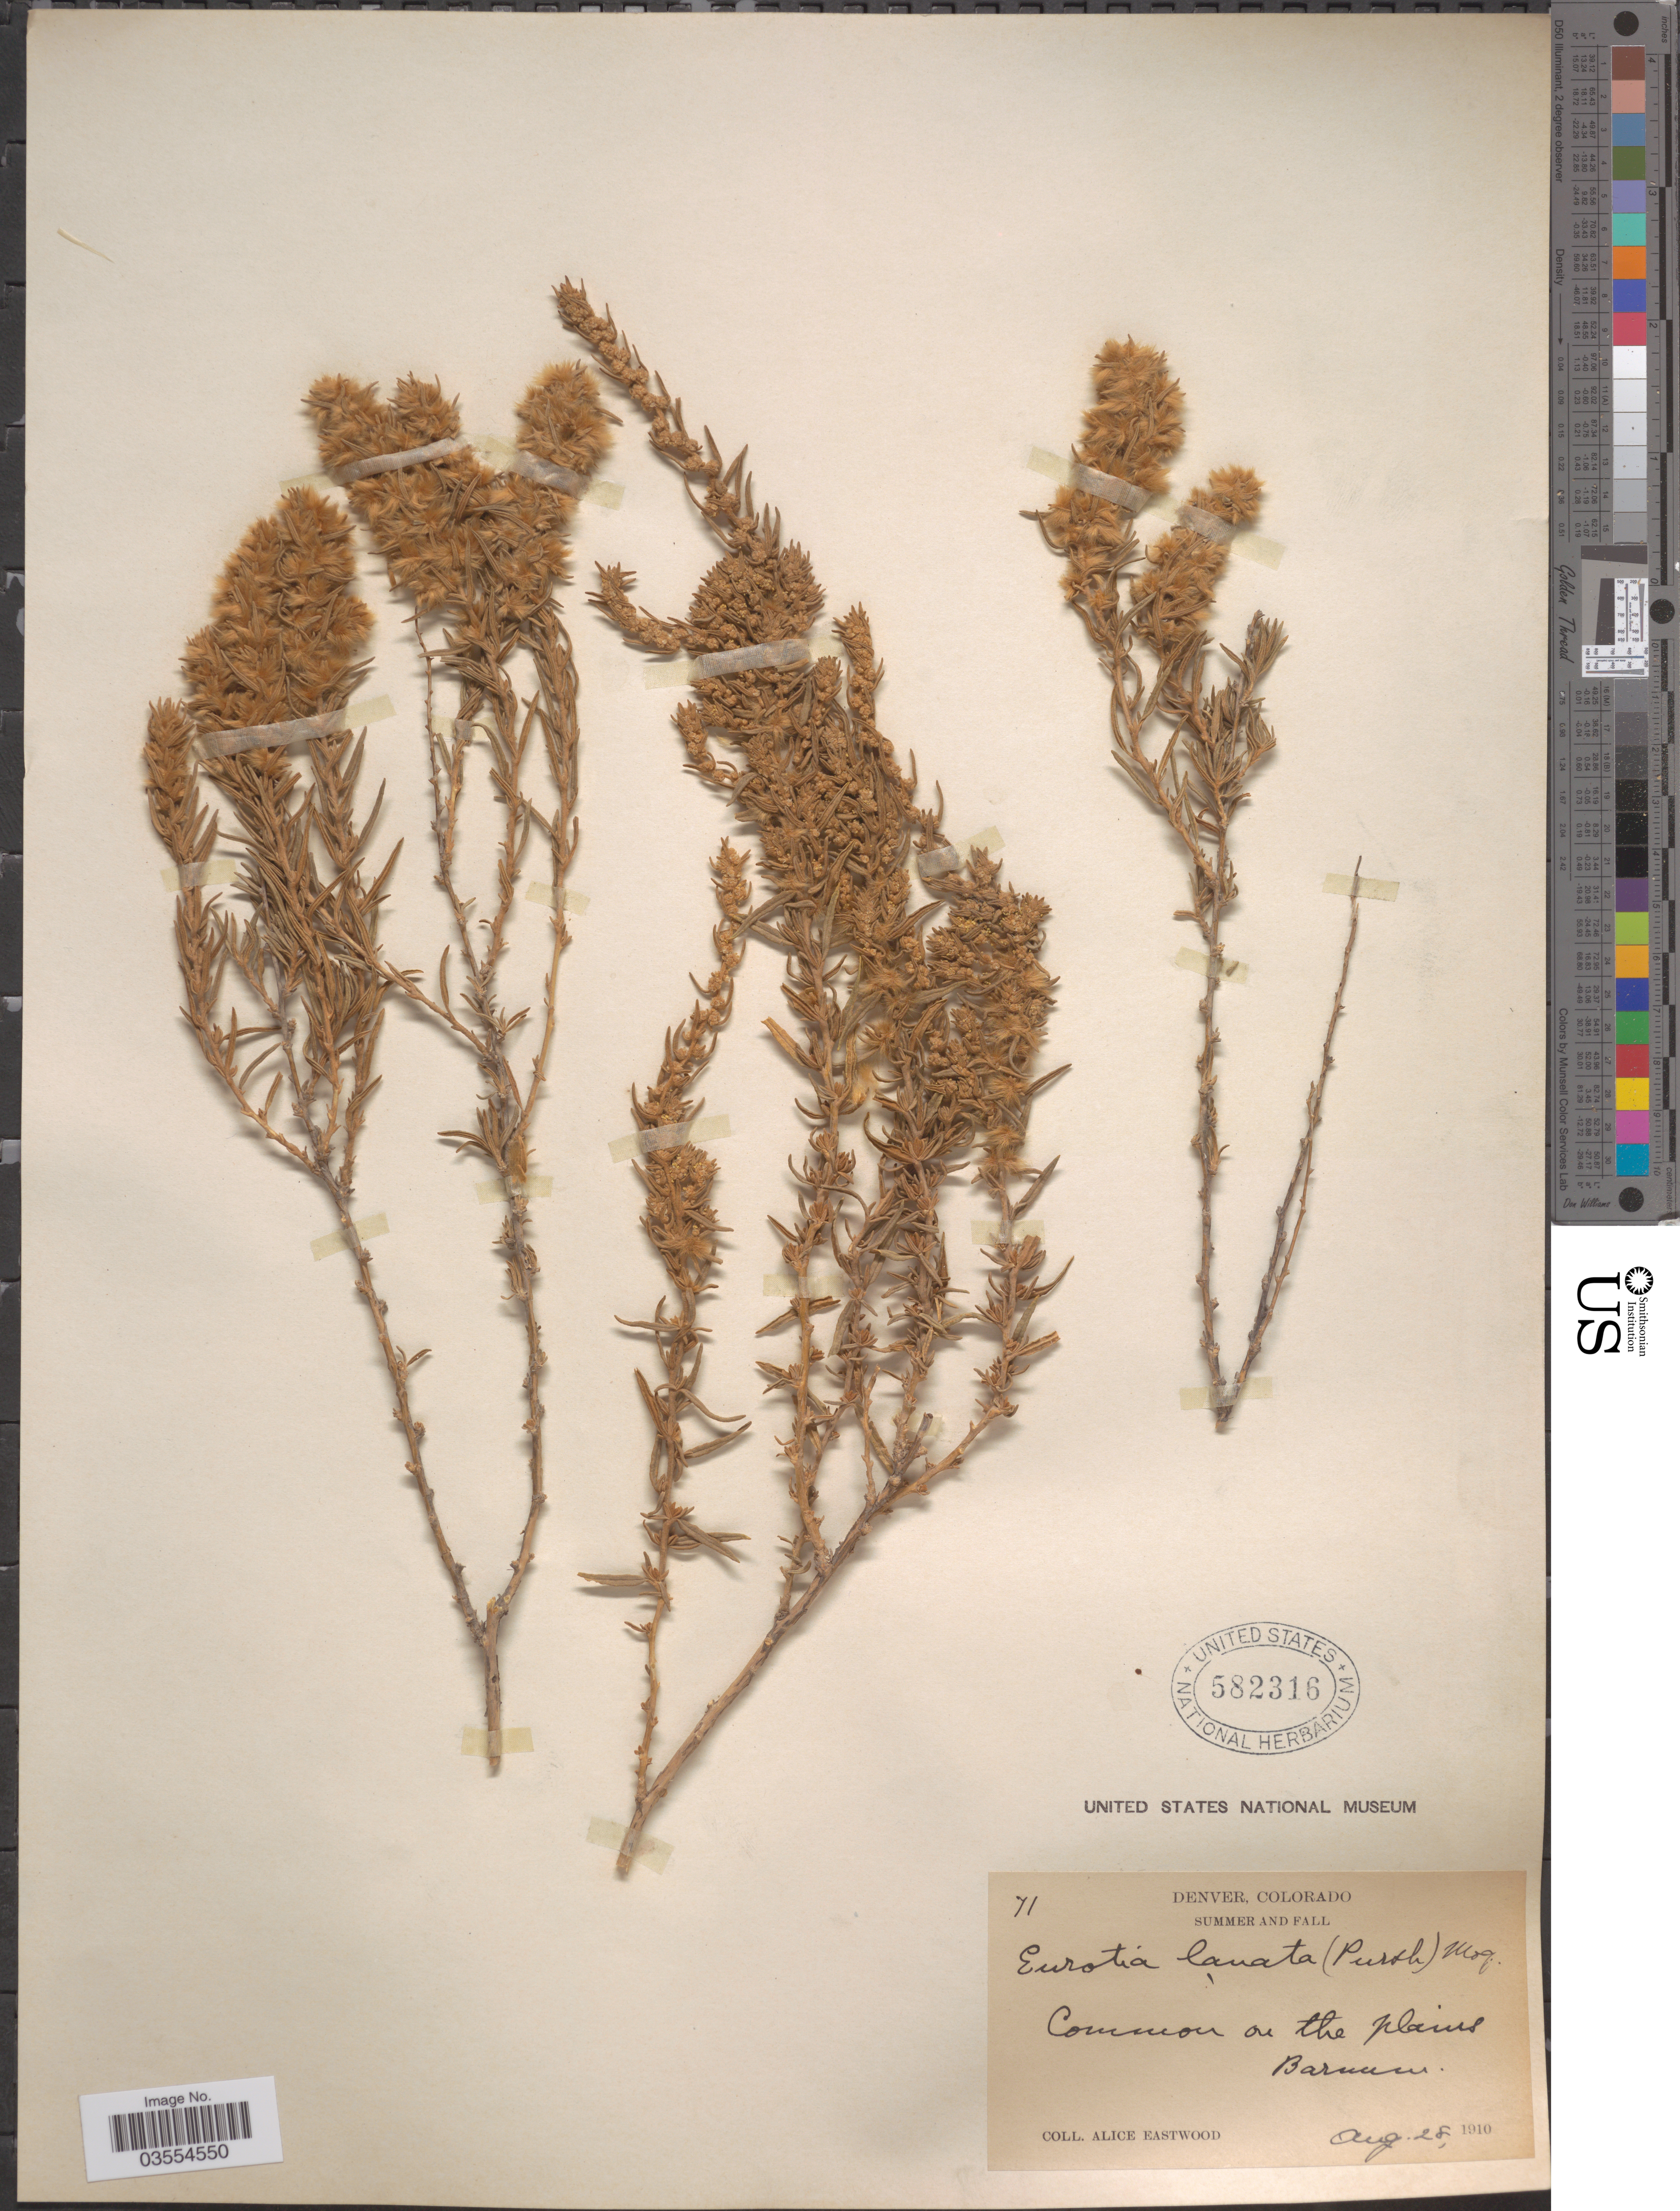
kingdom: Plantae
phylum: Tracheophyta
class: Magnoliopsida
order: Caryophyllales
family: Amaranthaceae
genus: Krascheninnikovia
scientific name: Krascheninnikovia lanata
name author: (Pursh) A. Meeuse & A.Smit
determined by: U.S. National Herbarium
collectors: A. Eastwood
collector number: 71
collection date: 1910-08-28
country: United States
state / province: Colorado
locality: Denver. Summer and Fall. Barnum.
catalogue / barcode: US 582316